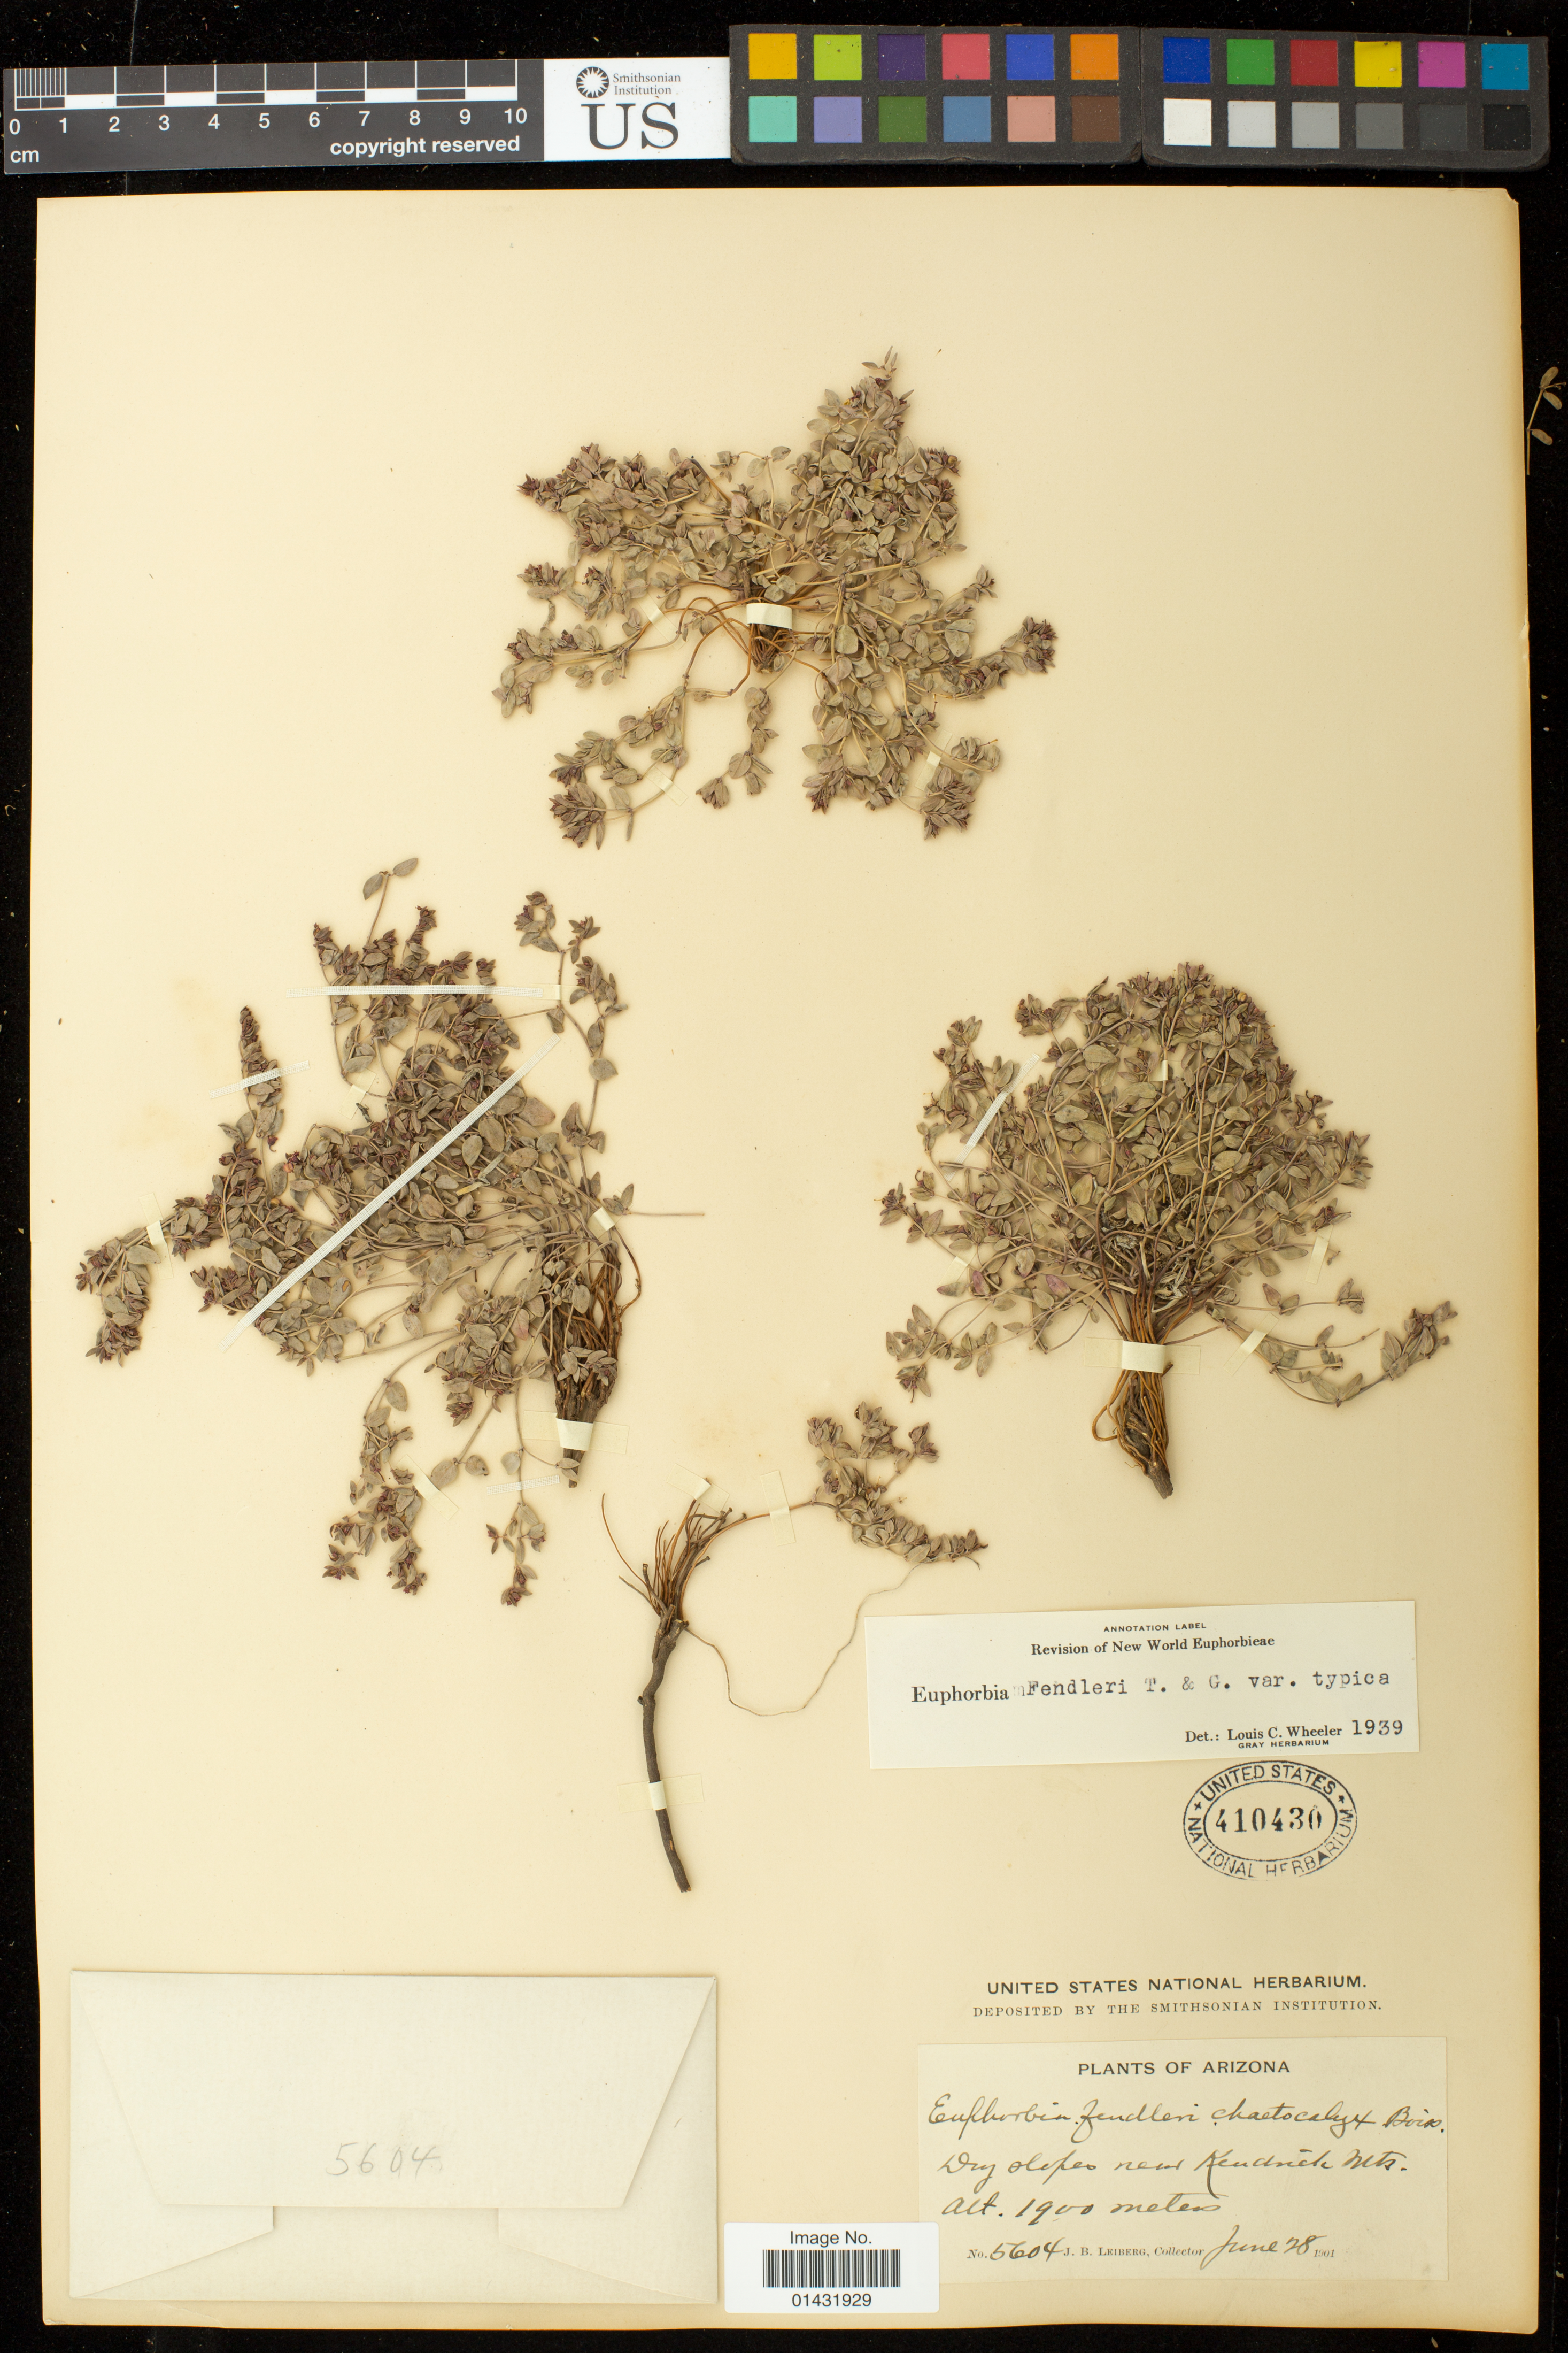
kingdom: Plantae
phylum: Tracheophyta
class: Magnoliopsida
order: Malpighiales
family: Euphorbiaceae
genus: Euphorbia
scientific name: Euphorbia fendleri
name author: Torr. & A. Gray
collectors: J. Leiberg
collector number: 5604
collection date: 1901-06-28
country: United States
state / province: Arizona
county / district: Coconino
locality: Dry slopes near Kendrick Mts.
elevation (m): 1900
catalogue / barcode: US 410430